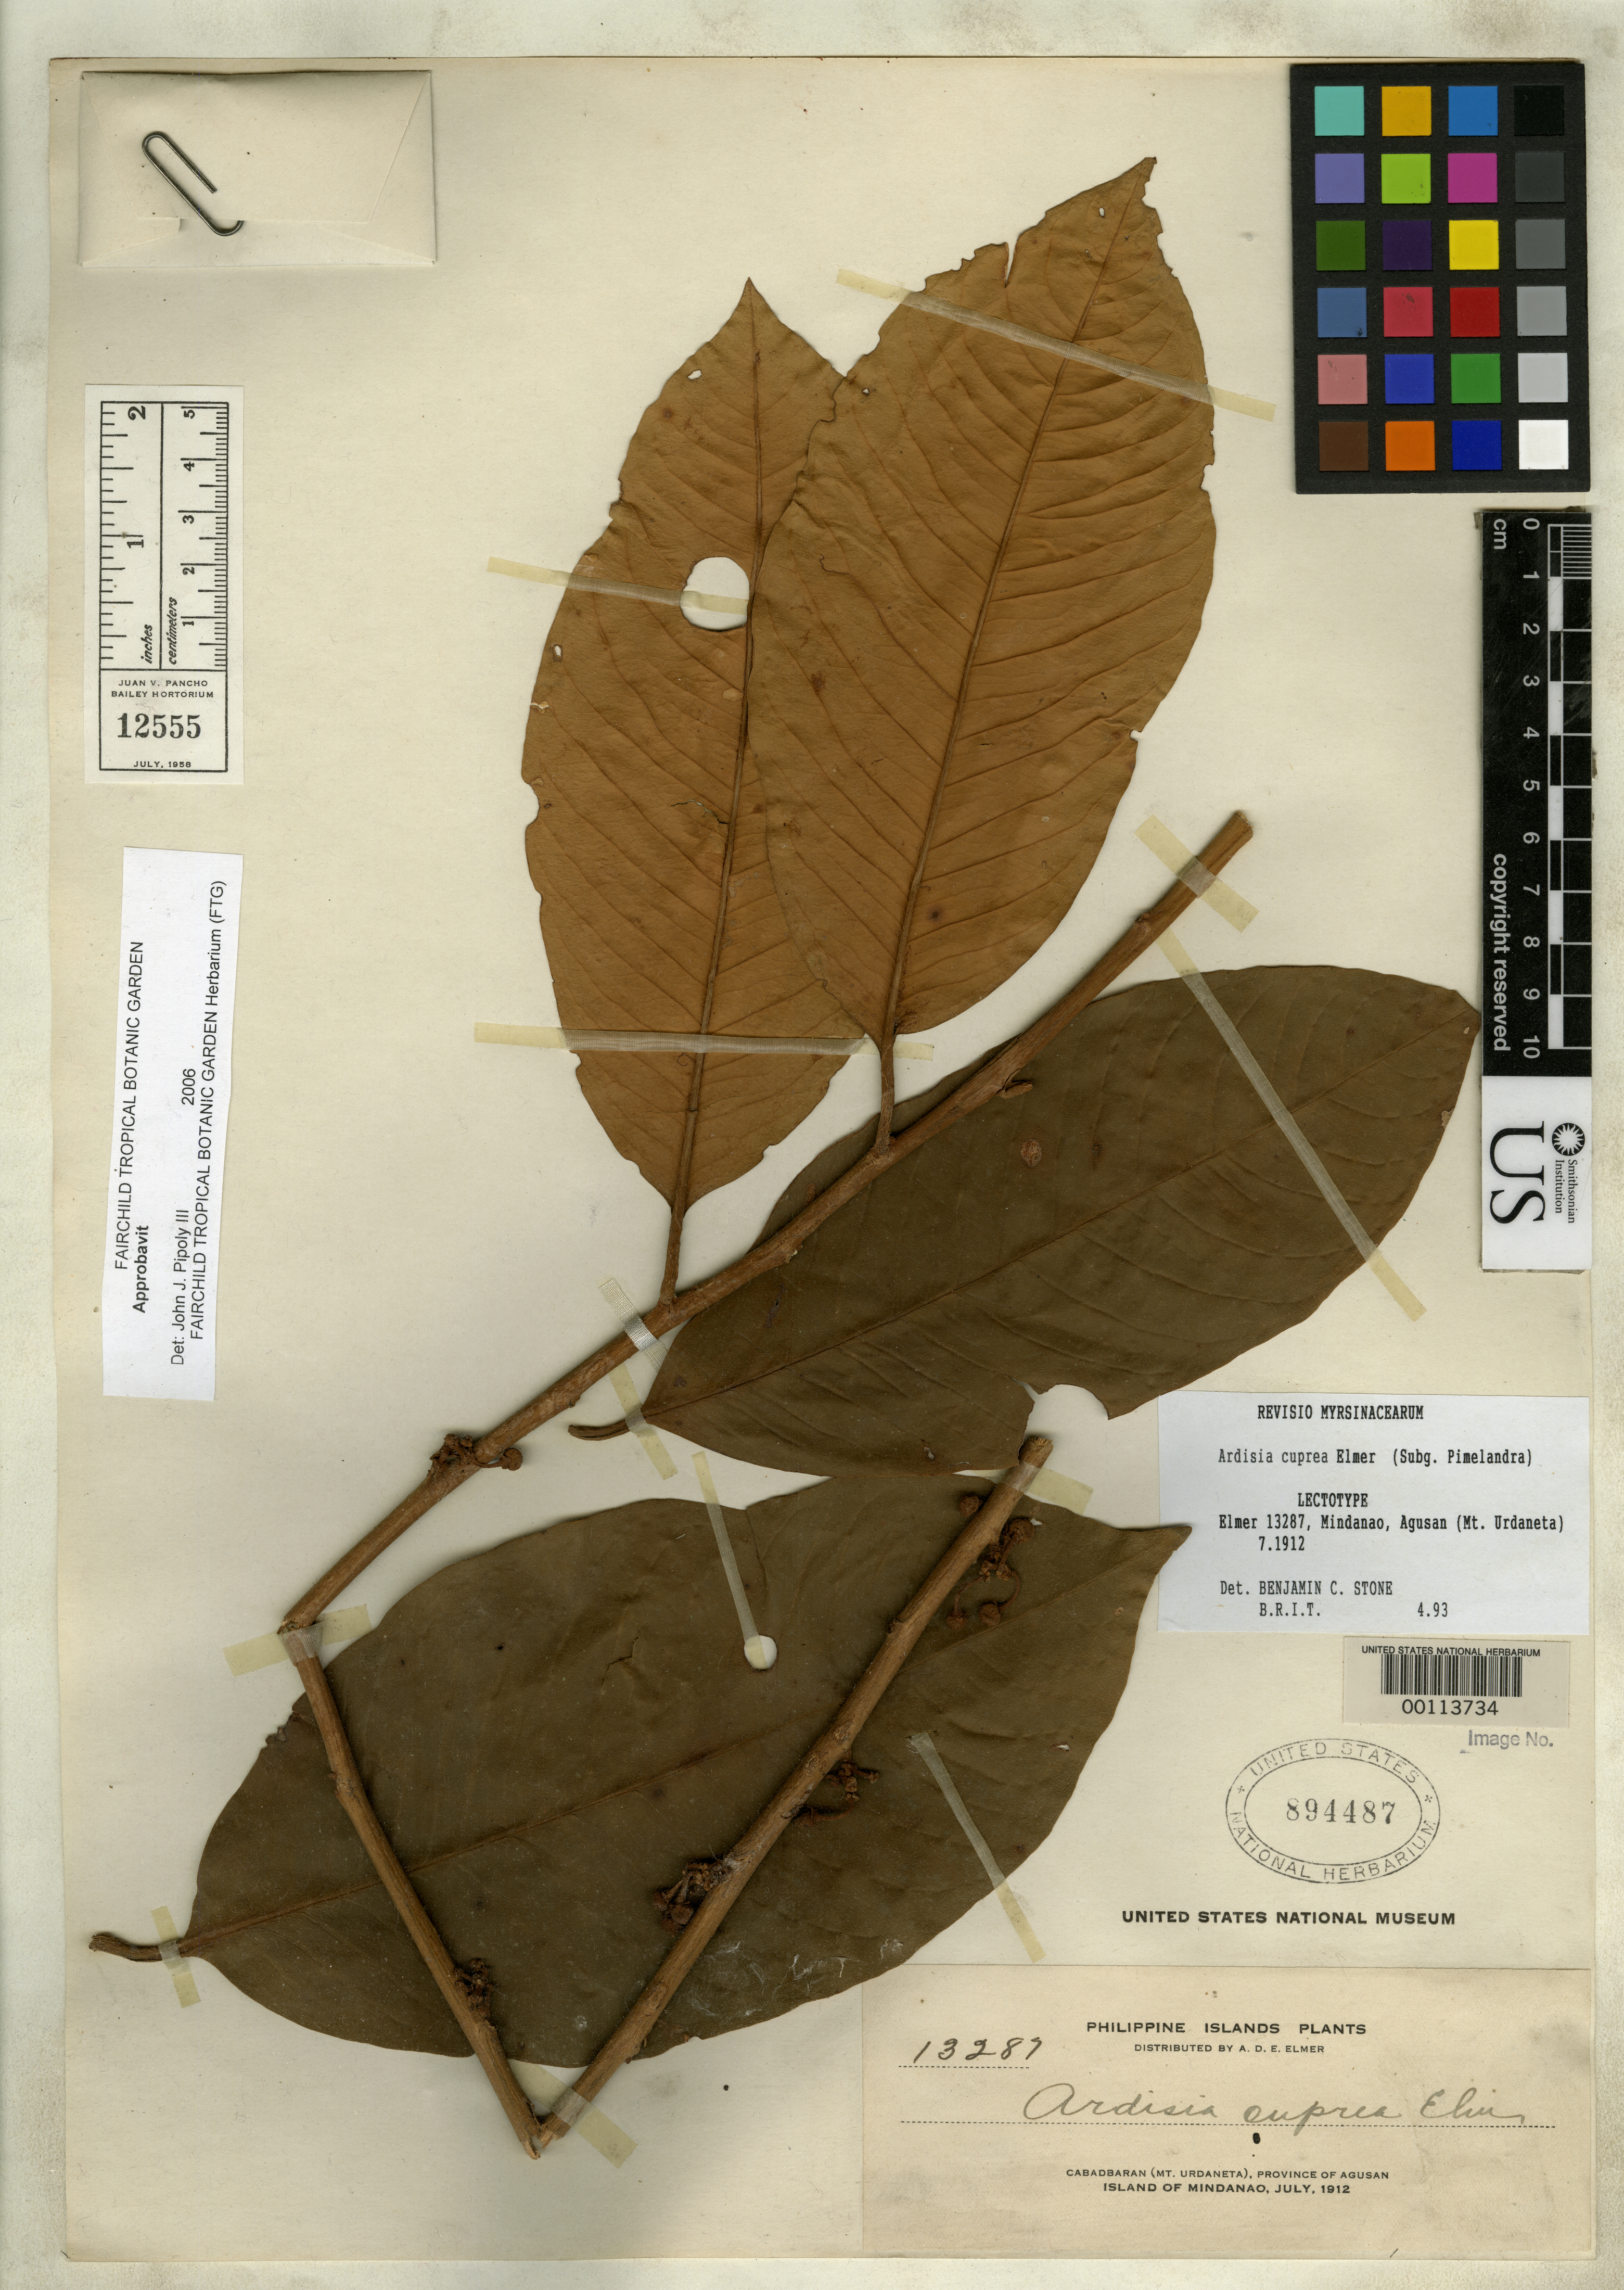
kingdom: Plantae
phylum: Tracheophyta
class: Magnoliopsida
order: Ericales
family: Primulaceae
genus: Ardisia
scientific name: Ardisia cuprea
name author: Elmer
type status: Isotype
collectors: A. D. E. Elmer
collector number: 13287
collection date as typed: Jul 1912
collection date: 1912-07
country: Philippines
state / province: Caraga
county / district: Agusan del Norte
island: Mindanao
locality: Cabadbaran, Mt. Urdaneta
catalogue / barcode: US 894487